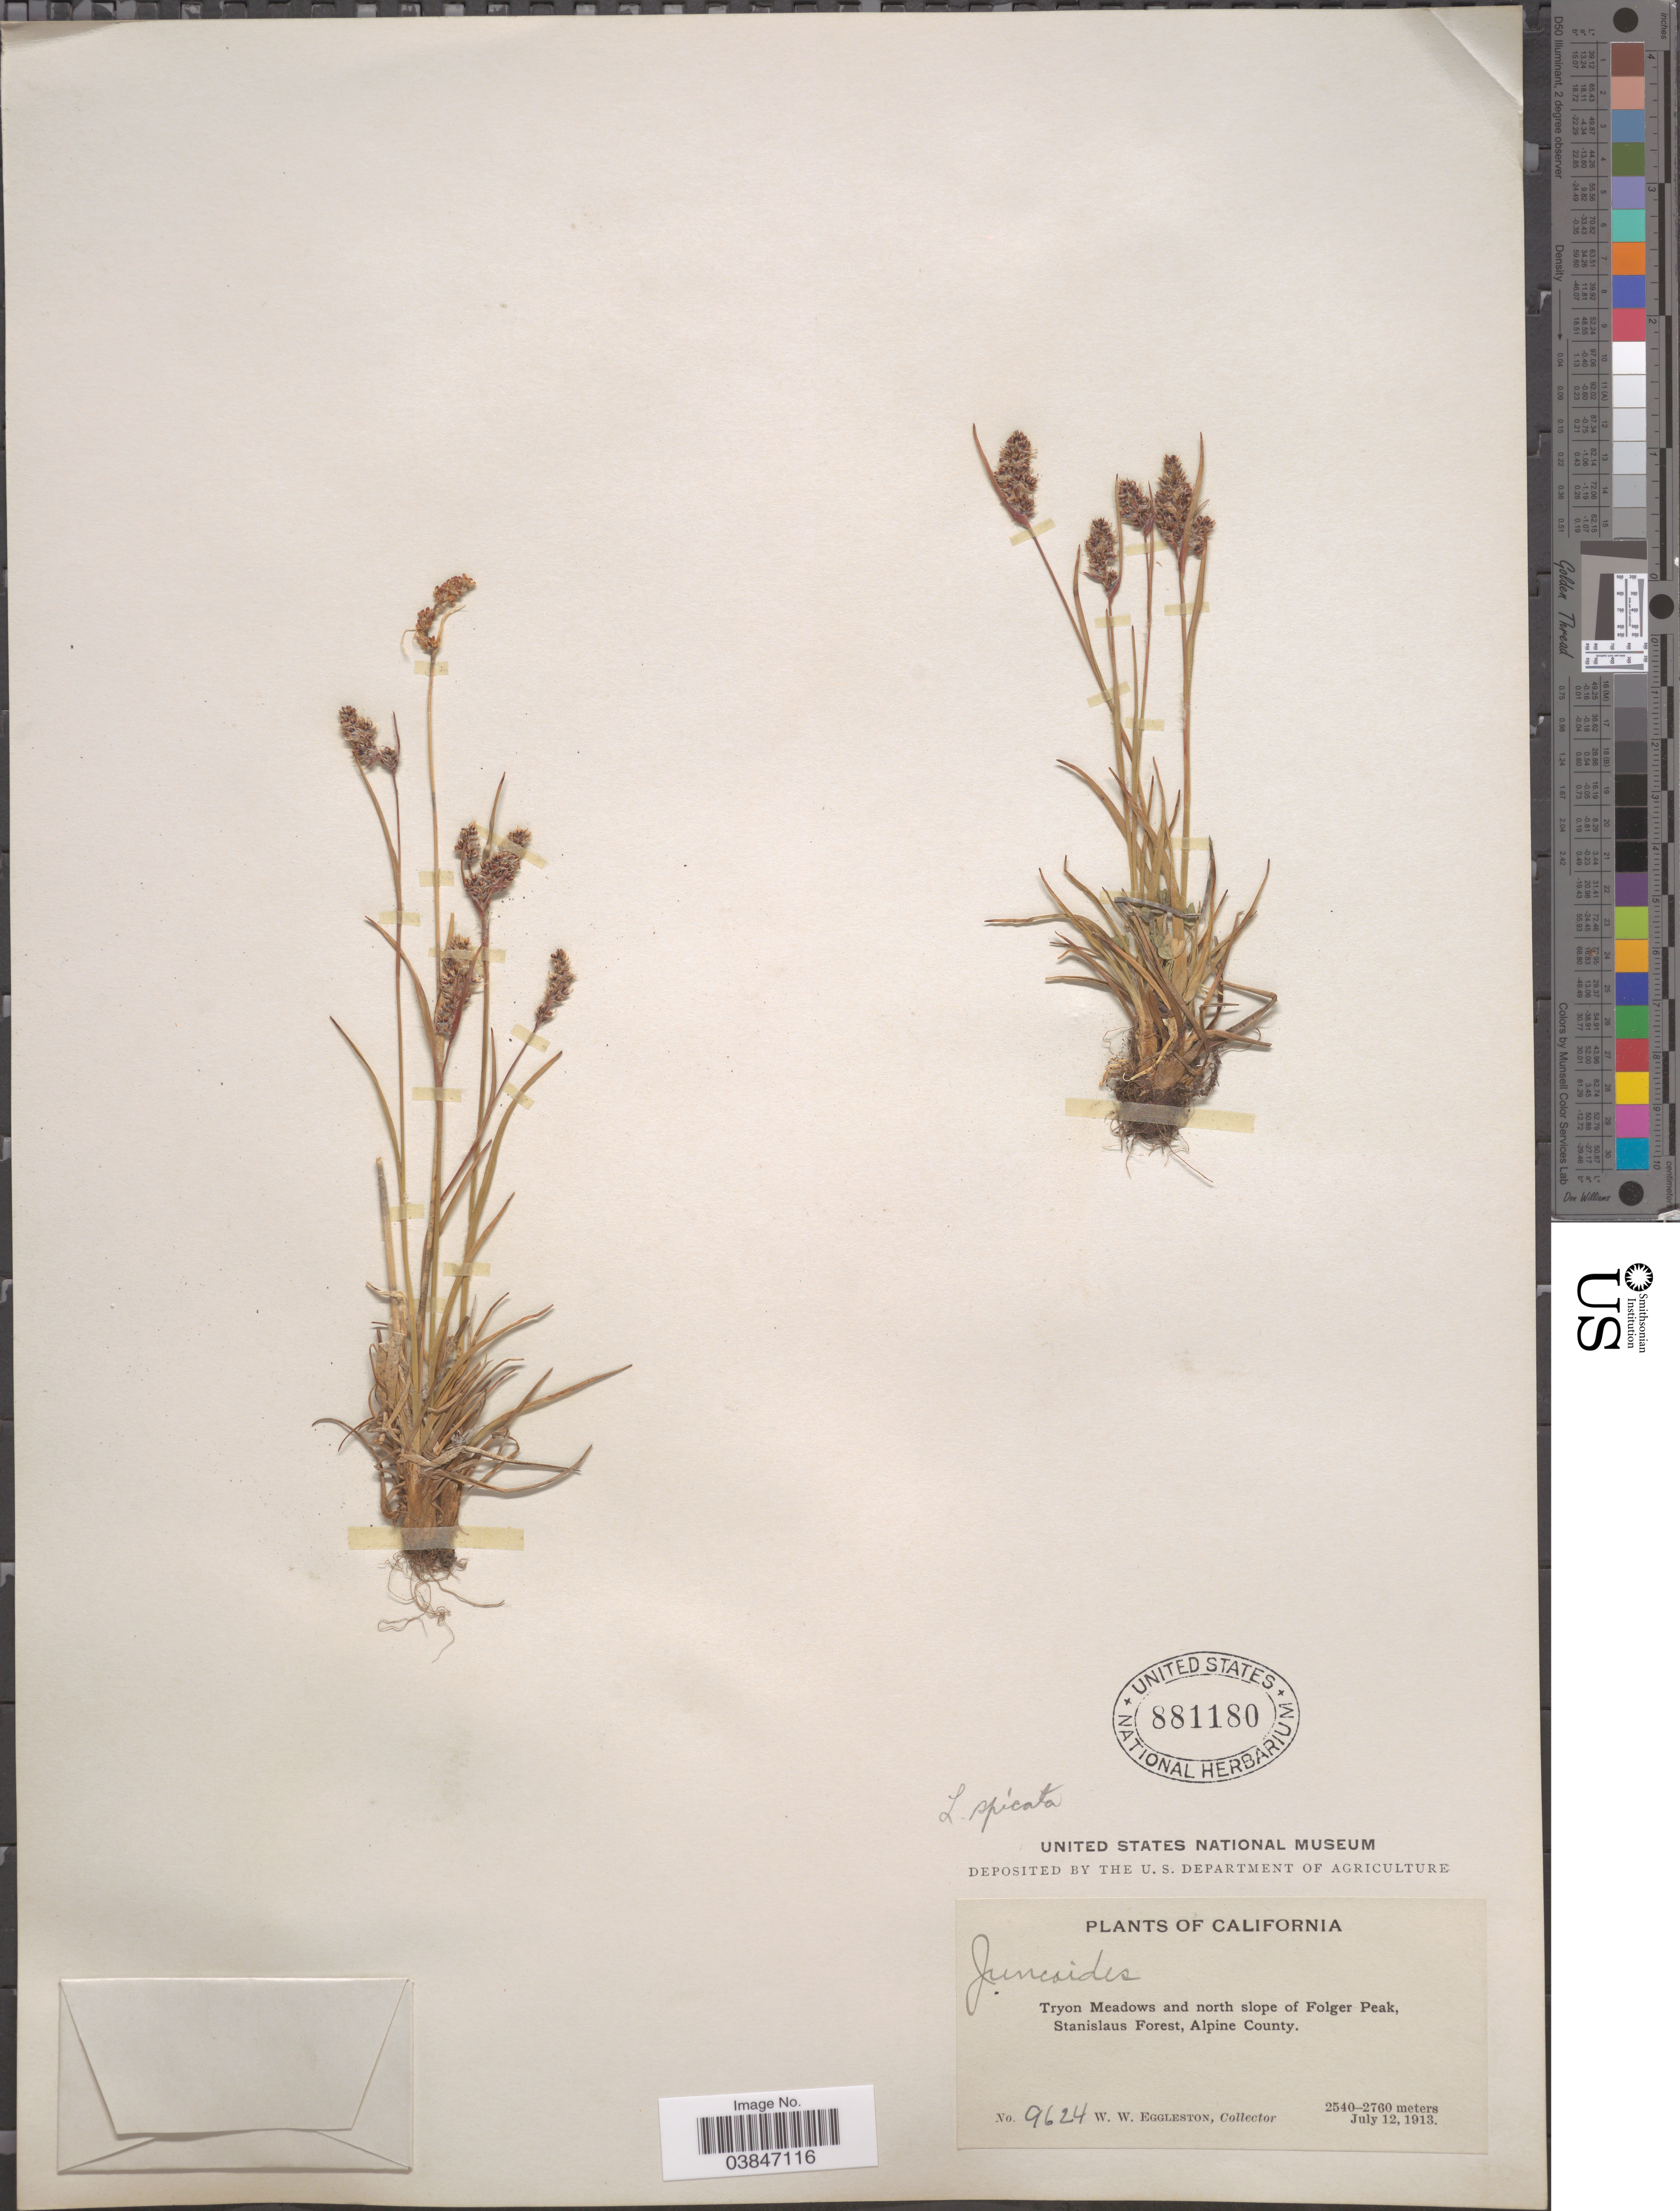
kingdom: Plantae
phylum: Tracheophyta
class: Liliopsida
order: Poales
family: Juncaceae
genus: Luzula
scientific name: Luzula spicata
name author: (L.) DC.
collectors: W. W. Eggleston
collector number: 9624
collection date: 1913-07-12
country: United States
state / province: California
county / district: Alpine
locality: Tryon Meadows and north slope of Folger Peak, Stanislaus Forest, Alpine County.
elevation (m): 2540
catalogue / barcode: US 881180